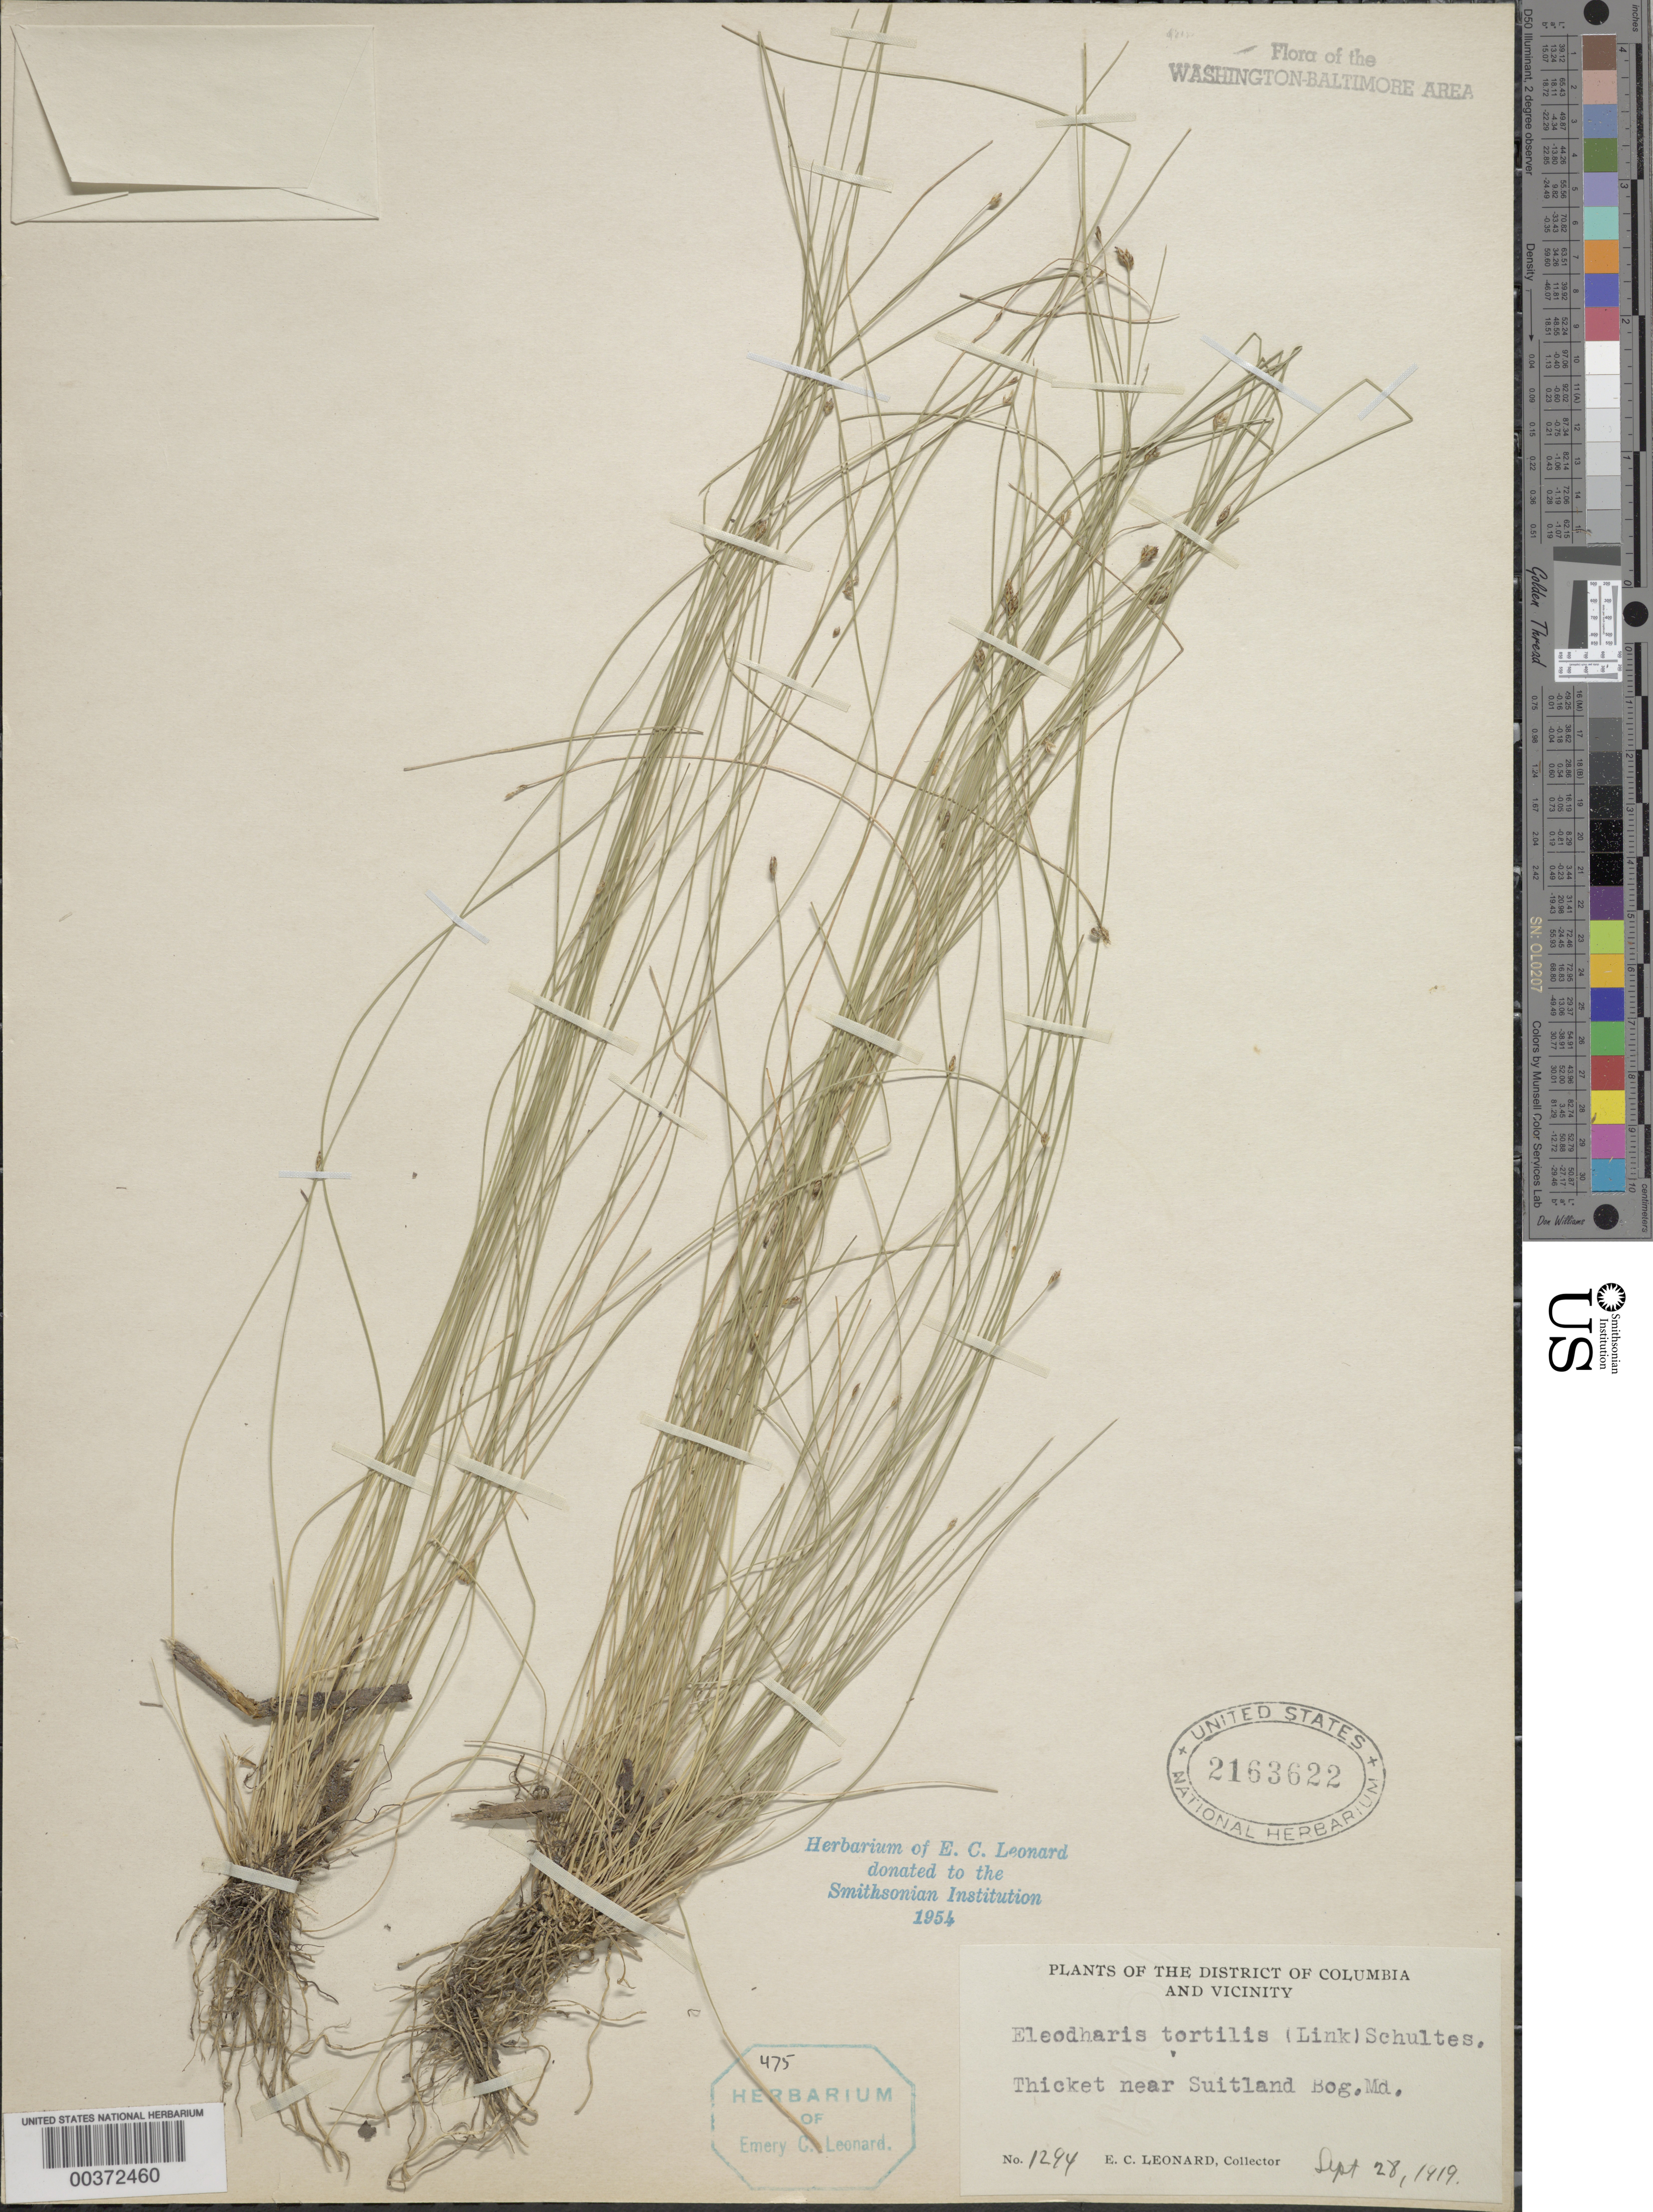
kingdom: Plantae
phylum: Tracheophyta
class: Liliopsida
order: Poales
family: Cyperaceae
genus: Eleocharis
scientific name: Eleocharis tortilis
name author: (Link) Schult.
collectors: E. C. Leonard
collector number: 1294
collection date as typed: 28 Sep 1919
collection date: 1919-09-28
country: United States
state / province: Maryland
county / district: Prince George's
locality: Suitland Bog vicinity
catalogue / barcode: US 2163622